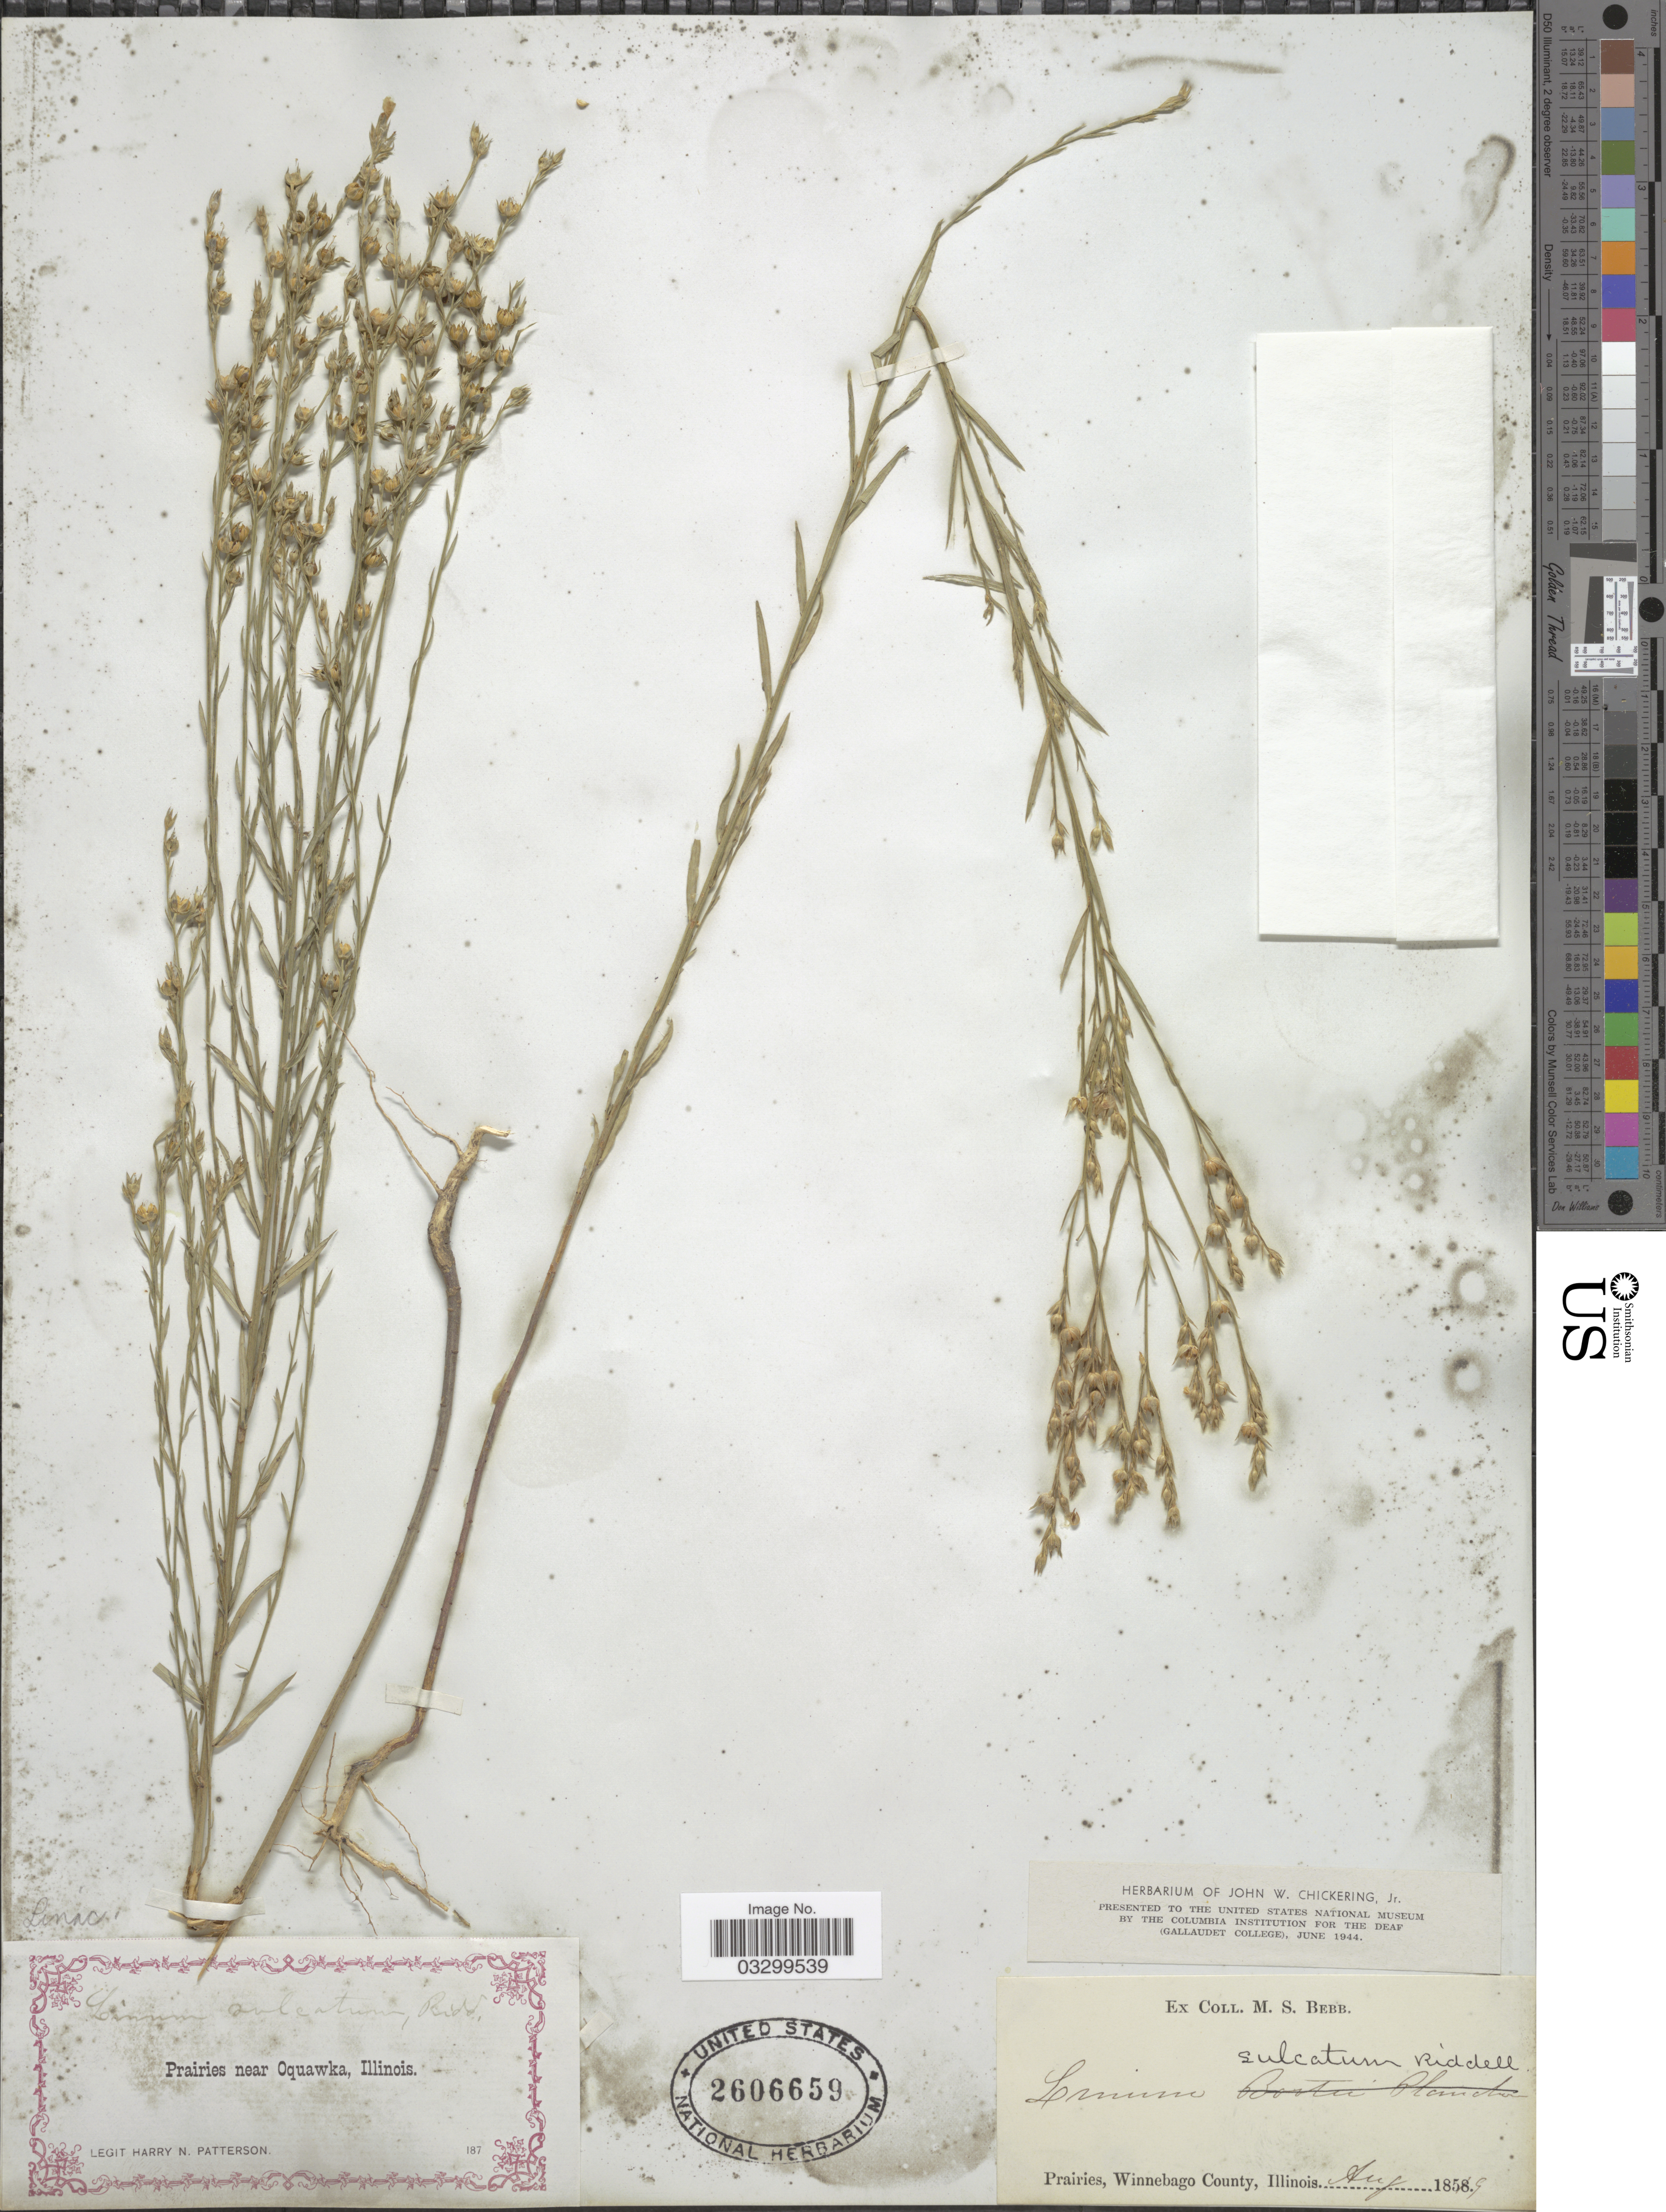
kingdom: Plantae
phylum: Tracheophyta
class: Magnoliopsida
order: Malpighiales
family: Linaceae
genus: Linum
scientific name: Linum sulcatum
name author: Riddell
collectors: H. N. Patterson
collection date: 1859-08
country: United States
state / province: Illinois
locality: Winnebago County. Prairies near Oquawka.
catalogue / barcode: US 2606659